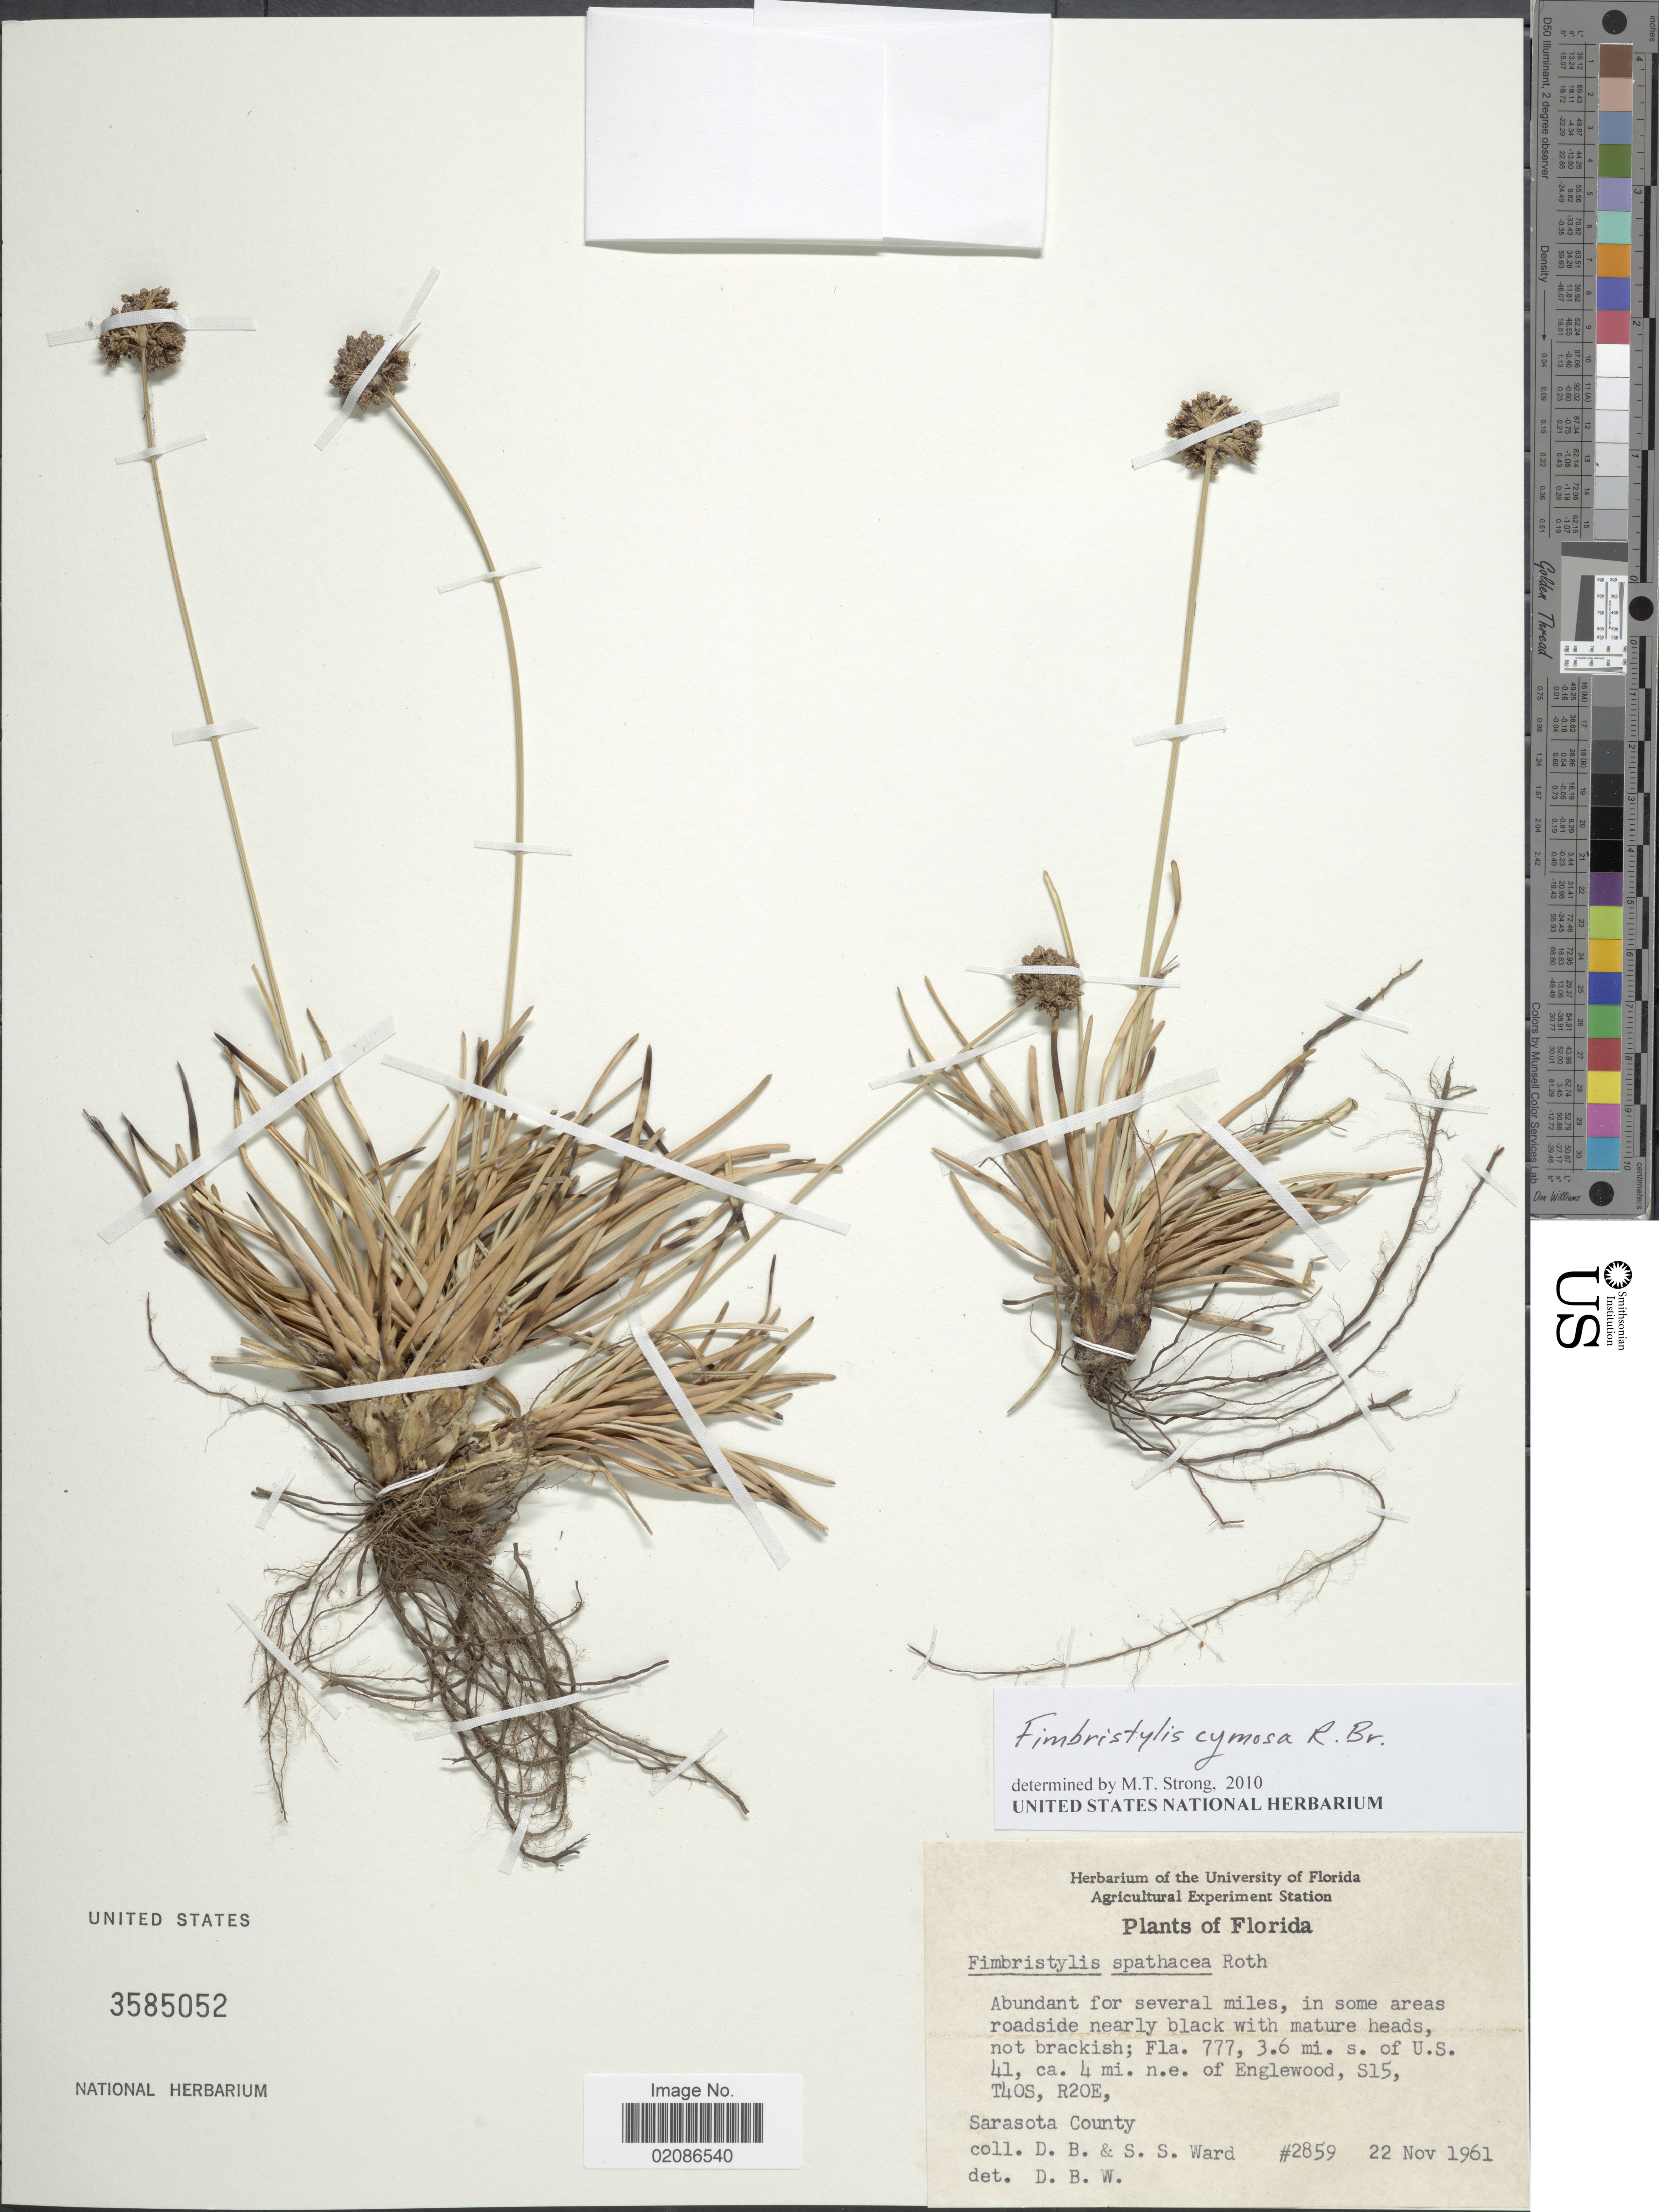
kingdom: Plantae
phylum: Tracheophyta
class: Liliopsida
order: Poales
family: Cyperaceae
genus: Fimbristylis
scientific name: Fimbristylis cymosa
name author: R. Br.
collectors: D. B. Ward & S. S. Ward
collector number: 2859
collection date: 1961-11-22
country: United States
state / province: Florida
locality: Abundant for several miles, in some areas roadsides nearly black with maure head, not brackish; Fla. 777, 3.6 mi s of U.S. 41, ca 4 mi n.e. of Englewood, S15, T40S, R20E, Sarasota County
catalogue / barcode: US 3585052